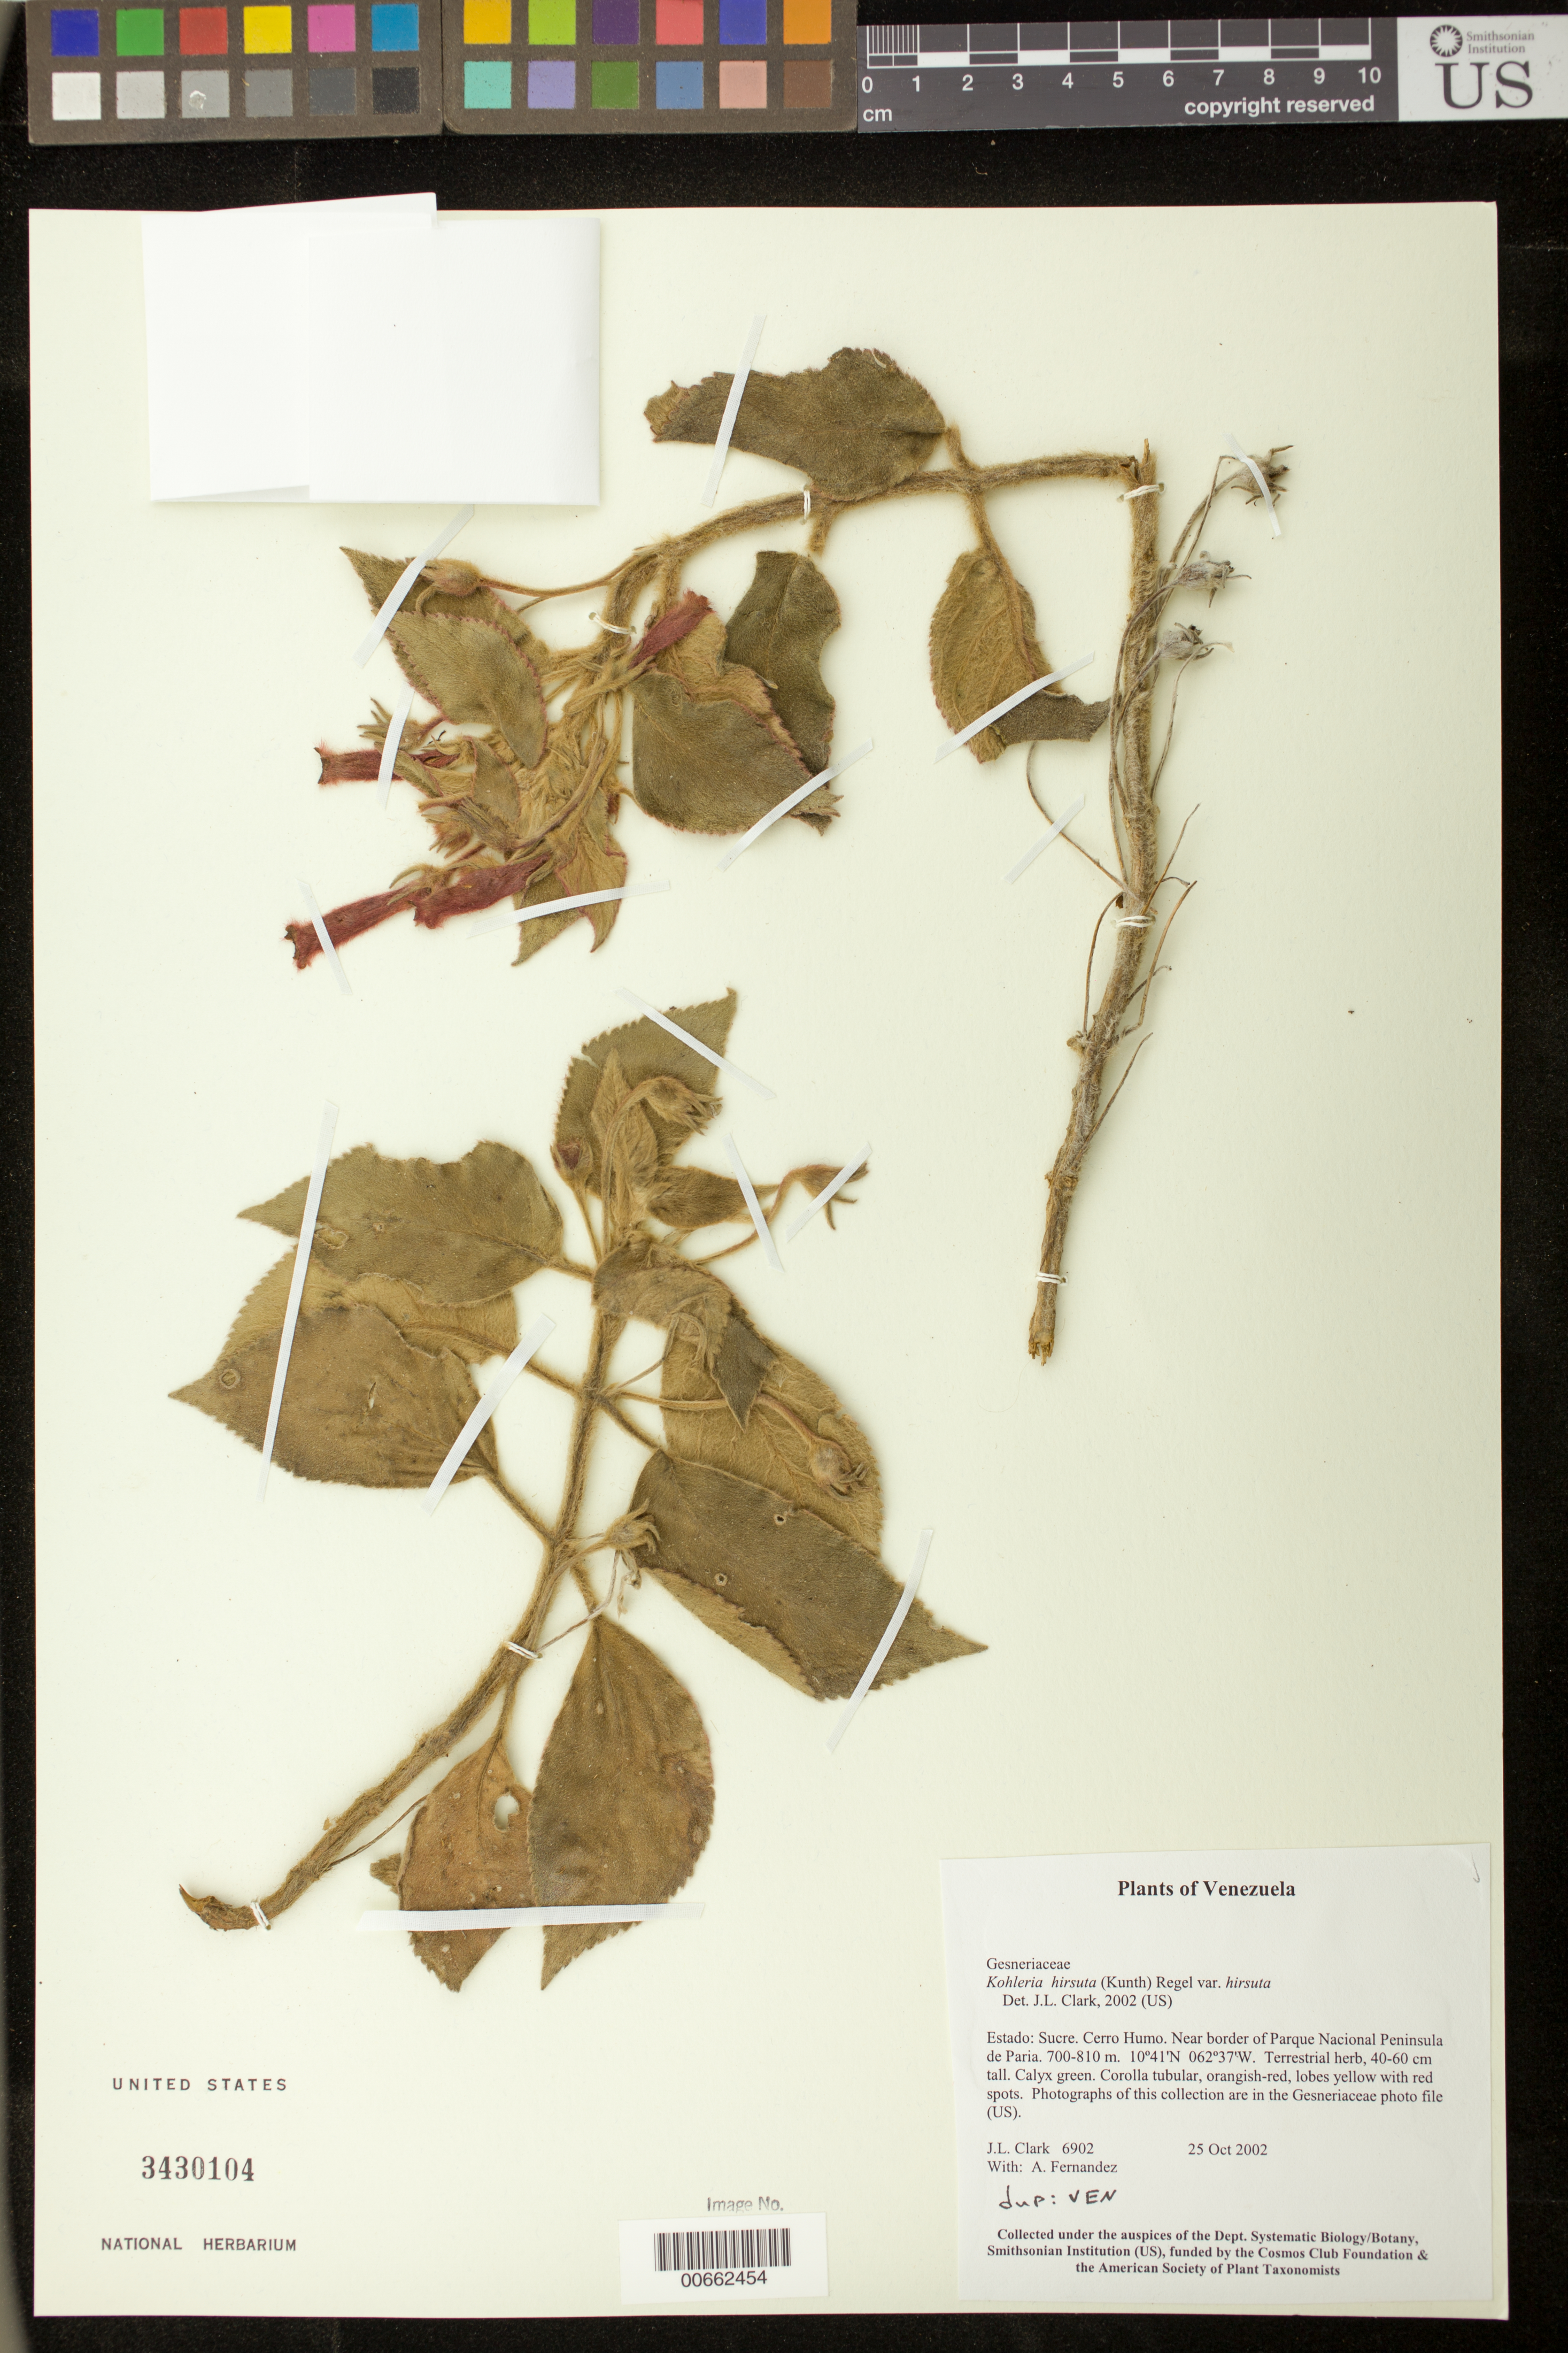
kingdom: Plantae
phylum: Tracheophyta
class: Magnoliopsida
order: Lamiales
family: Gesneriaceae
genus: Kohleria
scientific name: Kohleria hirsuta var. hirsuta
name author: (Kunth) Regel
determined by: Clark, J. L., (SEL), The Marie Selby Botanical Garden (UNITED STATES)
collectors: J. L. Clark & A. Fernandez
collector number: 6902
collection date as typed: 25 Oct 2002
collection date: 2002-10-25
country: Venezuela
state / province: Sucre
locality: Cerro Humo. Near border of Parque Nacional Peninsula de Paria.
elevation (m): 700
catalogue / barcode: US 3430104